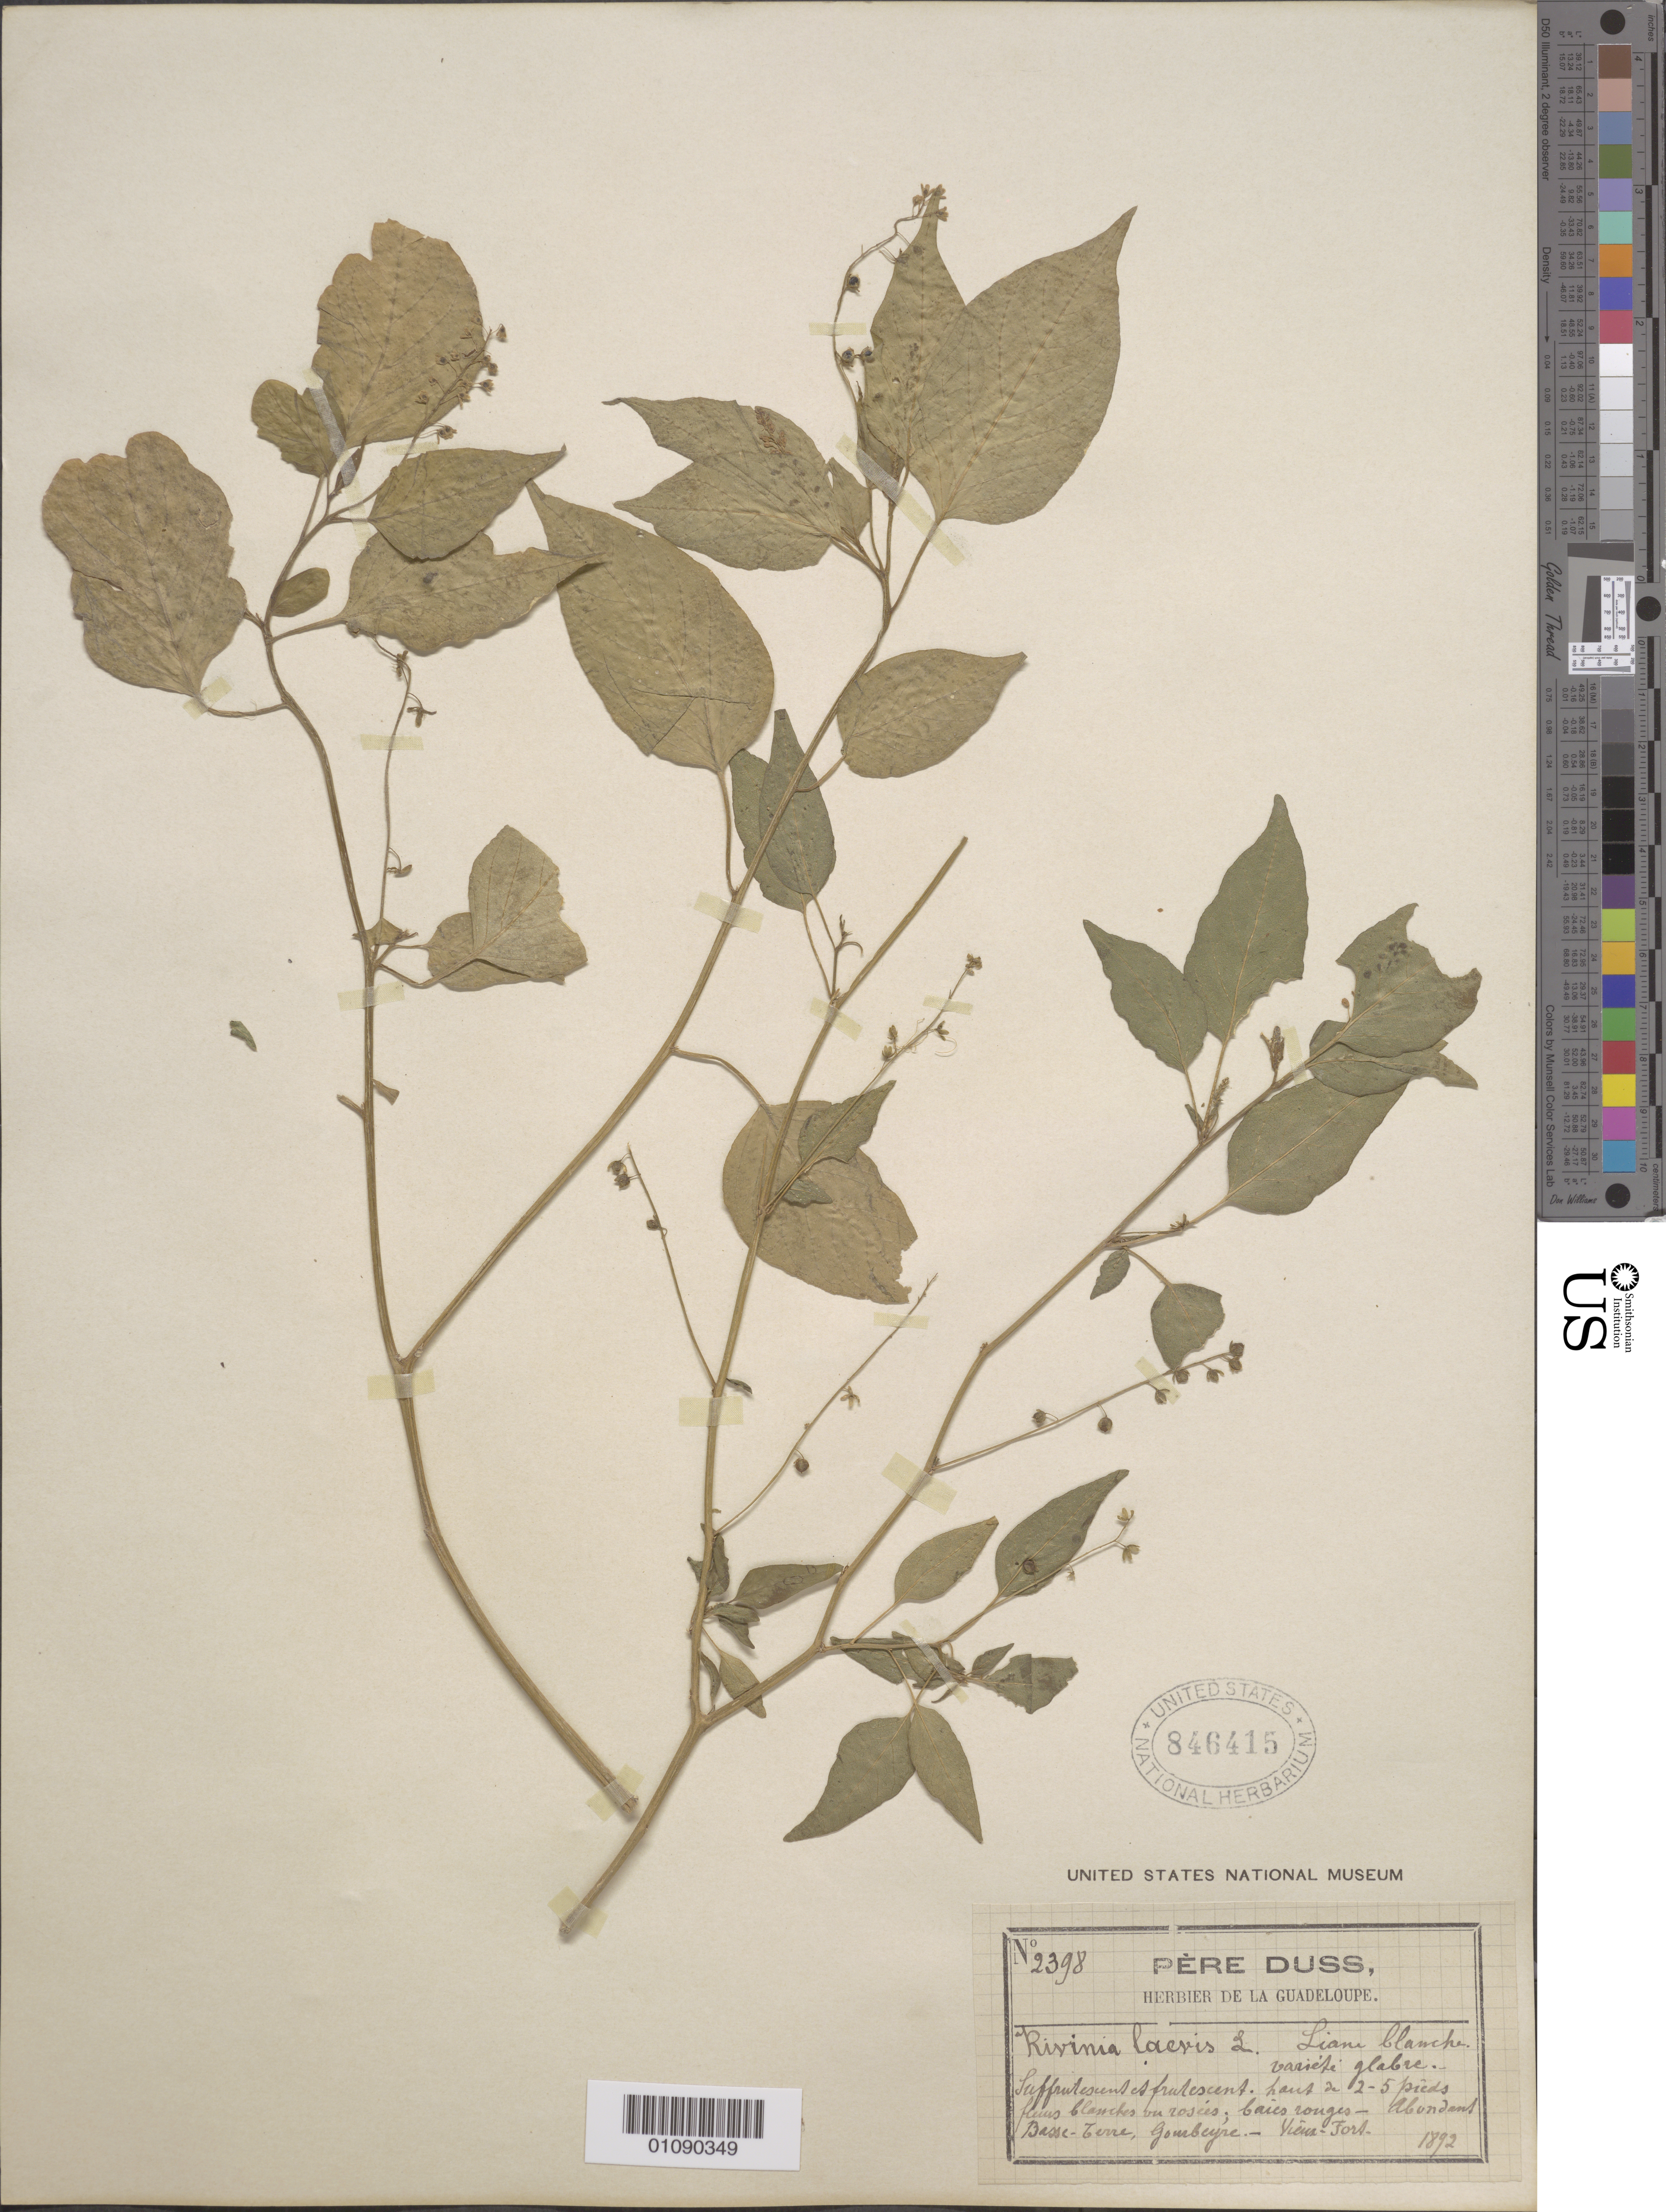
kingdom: Plantae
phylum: Tracheophyta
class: Magnoliopsida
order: Caryophyllales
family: Phytolaccaceae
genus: Rivina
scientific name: Rivina humilis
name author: L.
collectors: Père Duss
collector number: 2398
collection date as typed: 1892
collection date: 1892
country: Guadeloupe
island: Basse Terre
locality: Basse-Terre, Gombeyre: Vieux-Fort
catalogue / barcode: US 846415